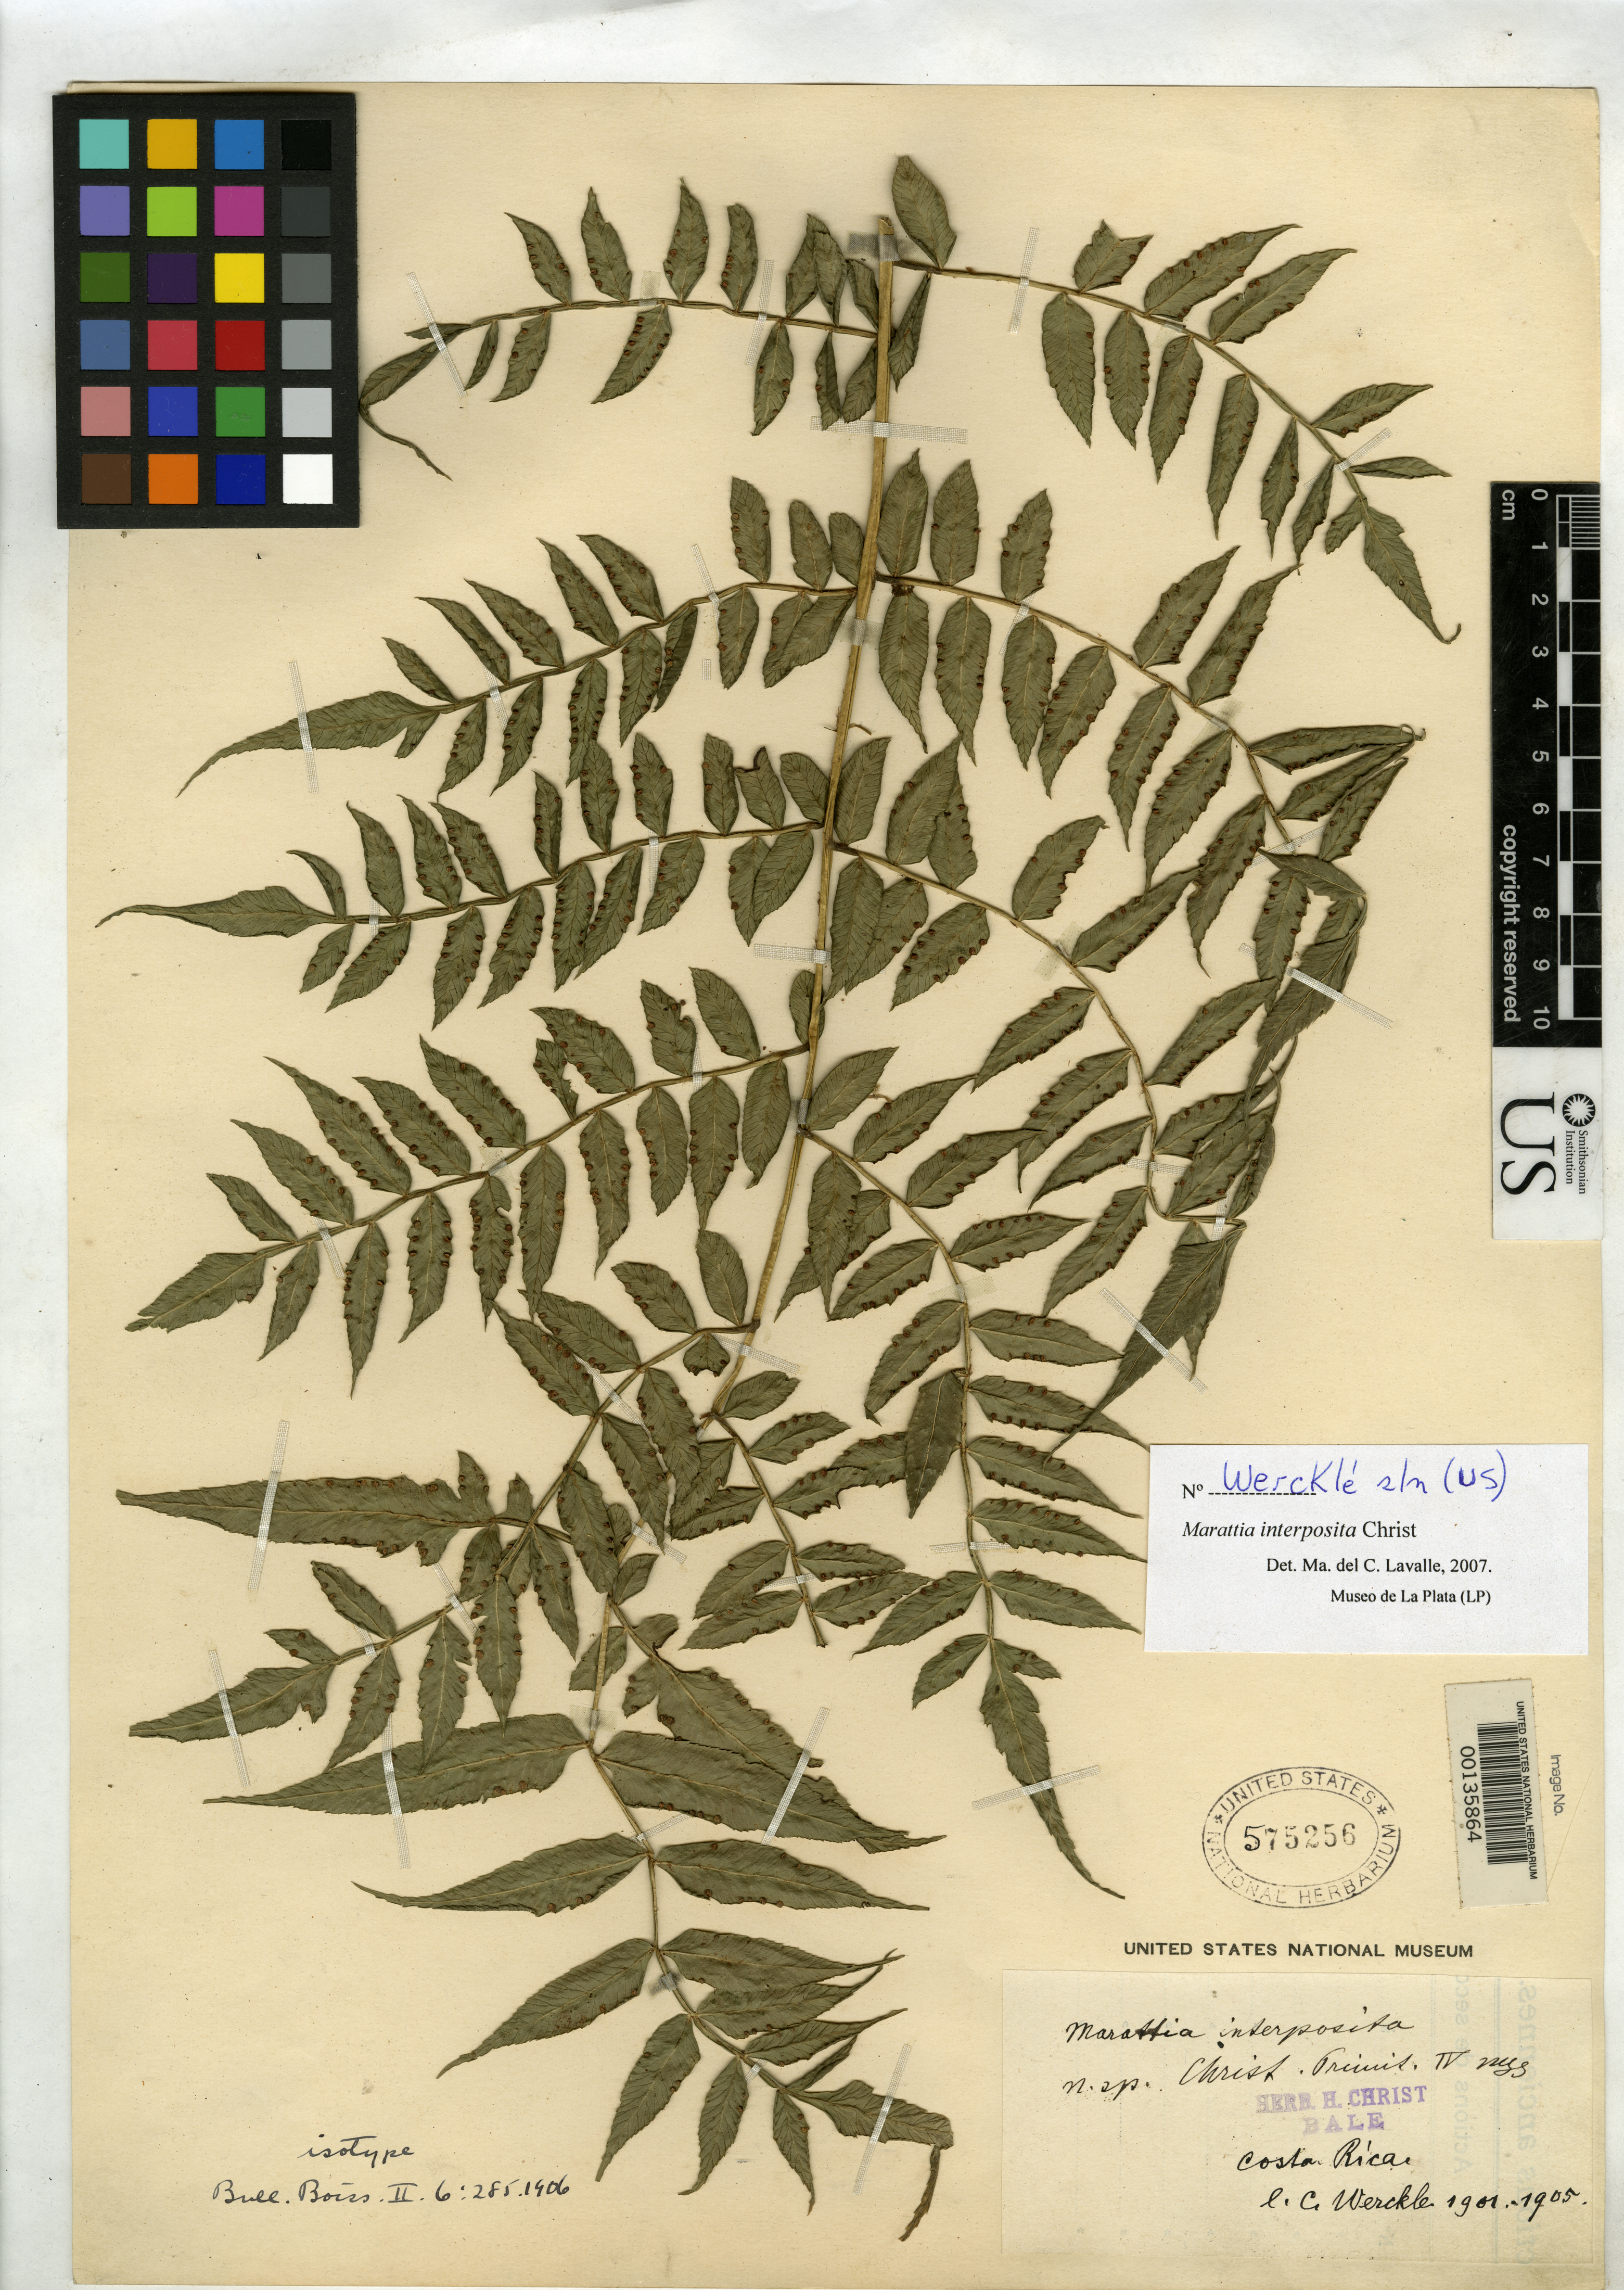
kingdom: Plantae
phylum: Tracheophyta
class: Polypodiopsida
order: Marattiales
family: Marattiaceae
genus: Marattia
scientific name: Marattia interposita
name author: Christ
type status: Isotype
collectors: C. C Wercklé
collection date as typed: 1901 to -- --- 1905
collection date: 1901/1905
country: Costa Rica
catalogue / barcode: US 575256